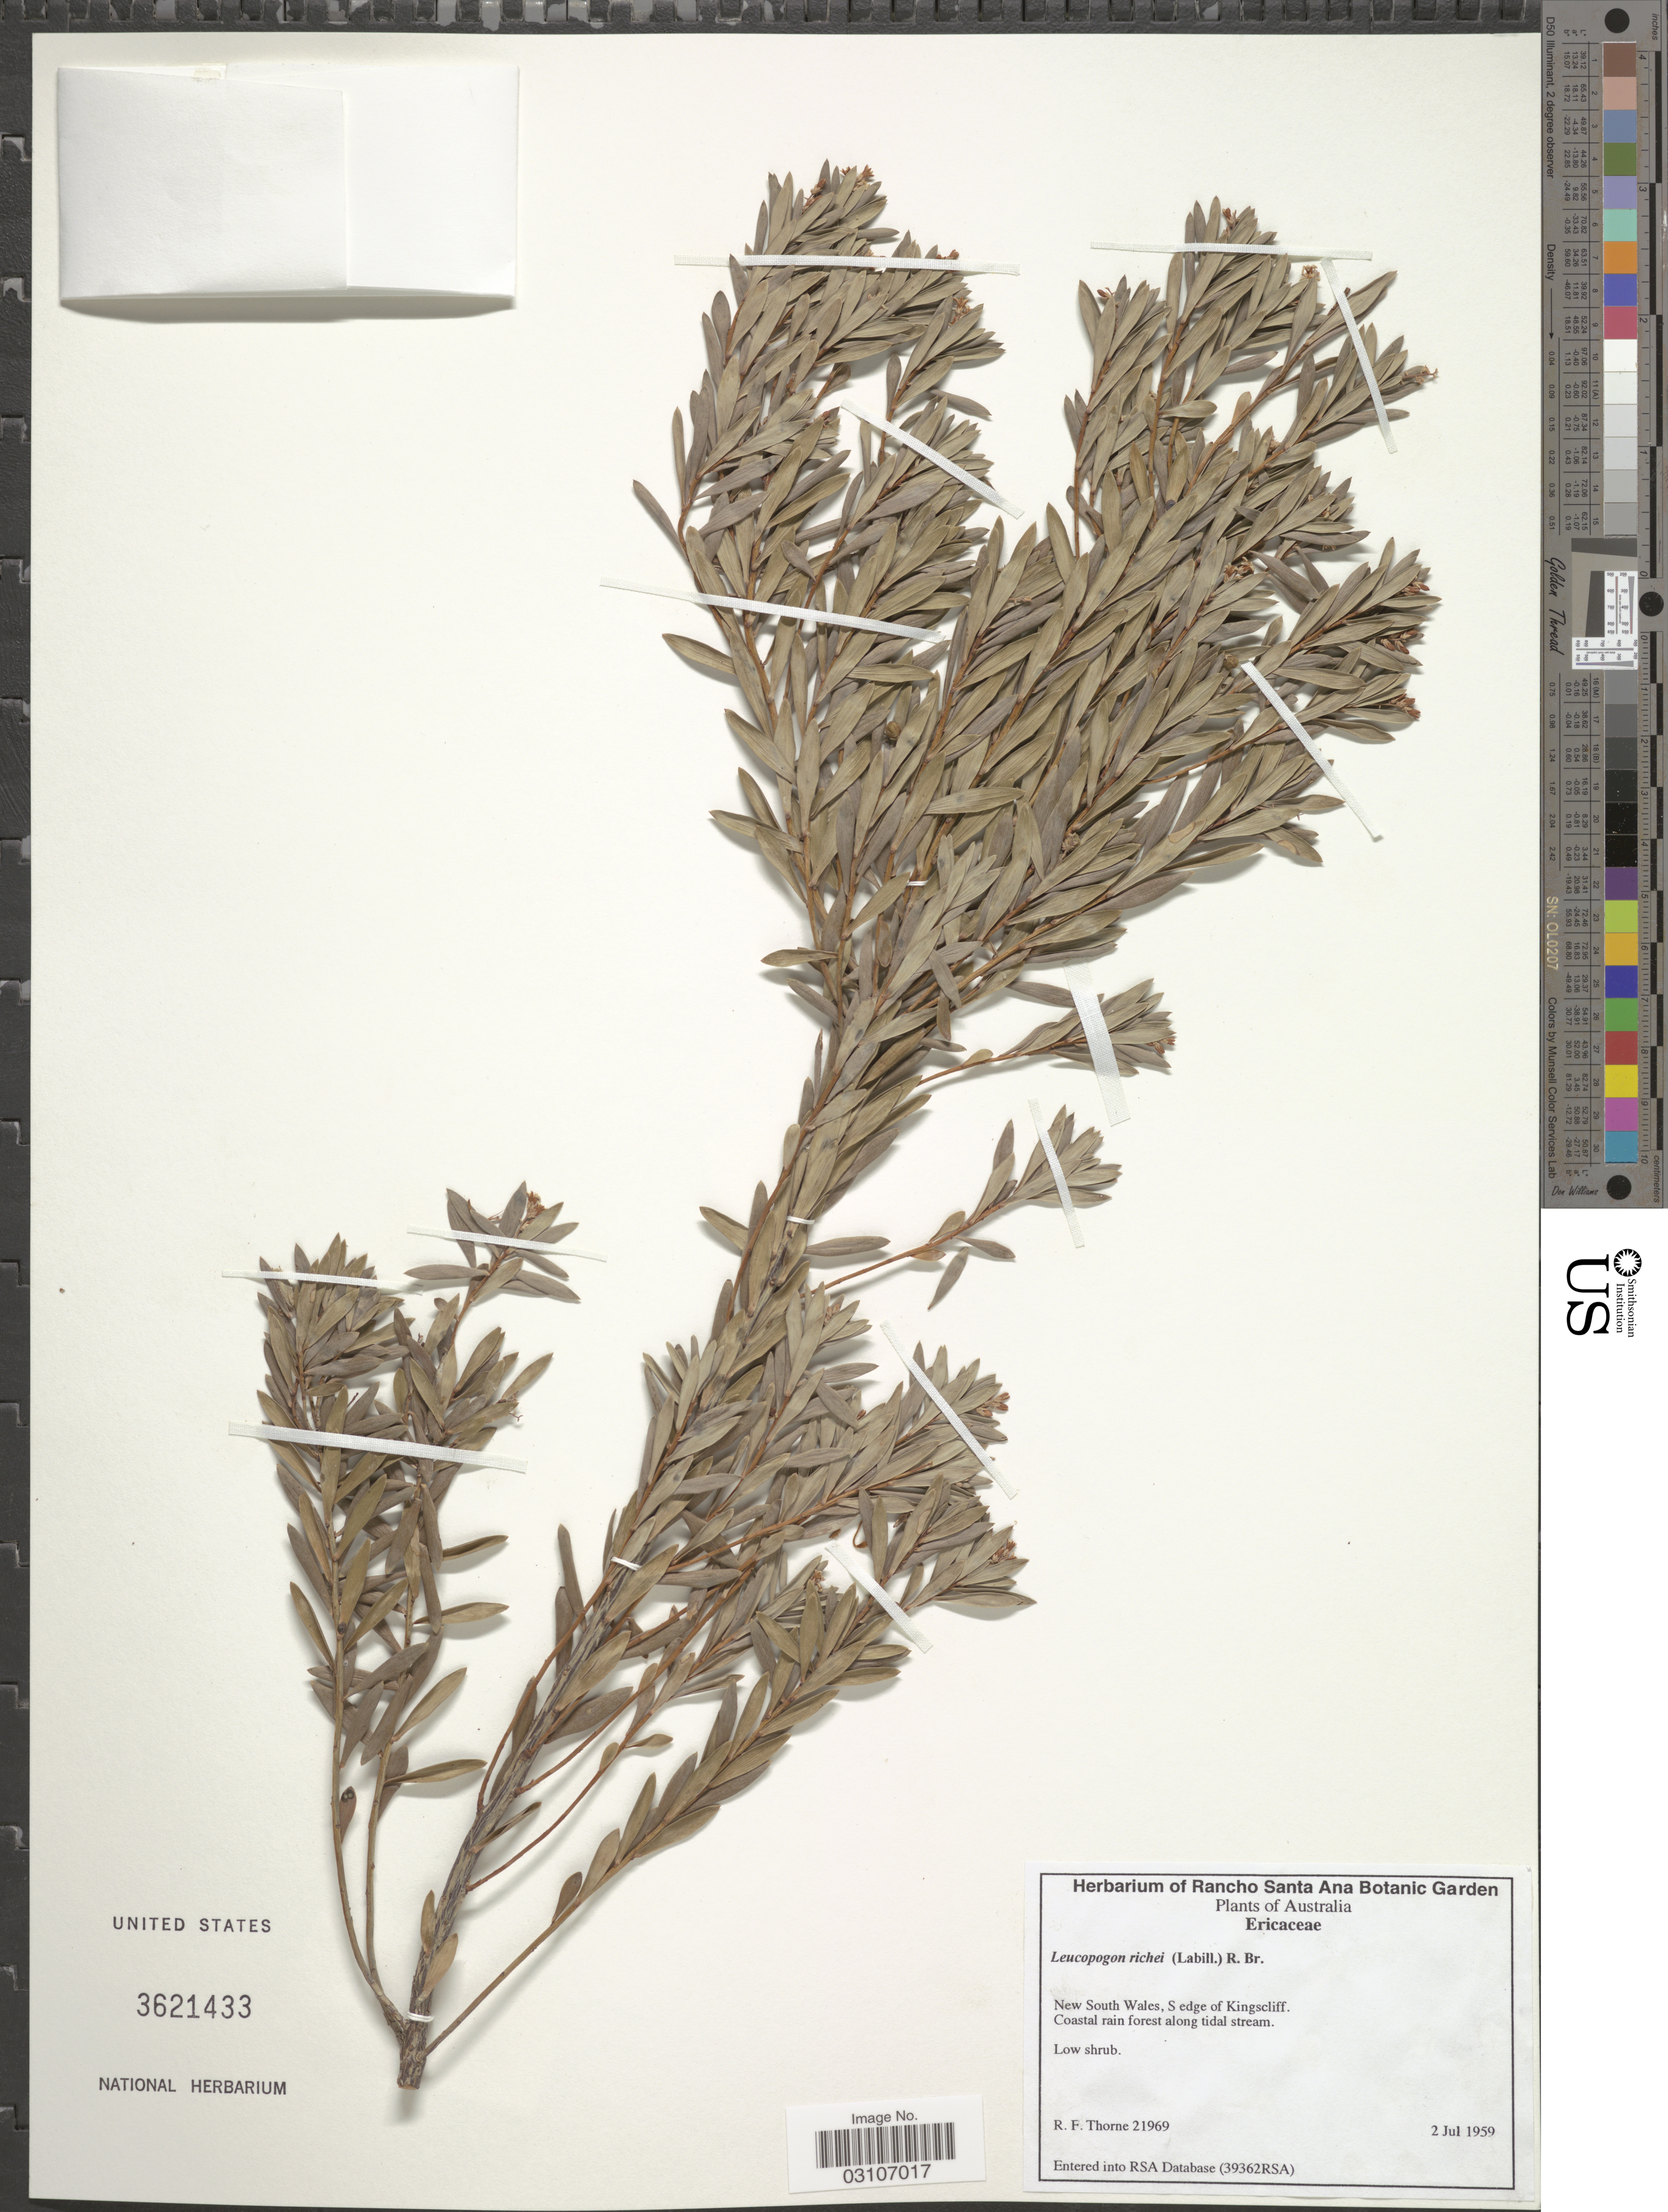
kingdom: Plantae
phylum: Tracheophyta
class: Magnoliopsida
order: Ericales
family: Ericaceae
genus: Leucopogon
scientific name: Leucopogon richei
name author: R. Br.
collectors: R. Thorne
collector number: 21969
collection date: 1959-07-02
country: Australia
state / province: New South Wales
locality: S edge of Kingscliff. Coastal rain forest along tidal stream.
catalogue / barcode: US 3621433